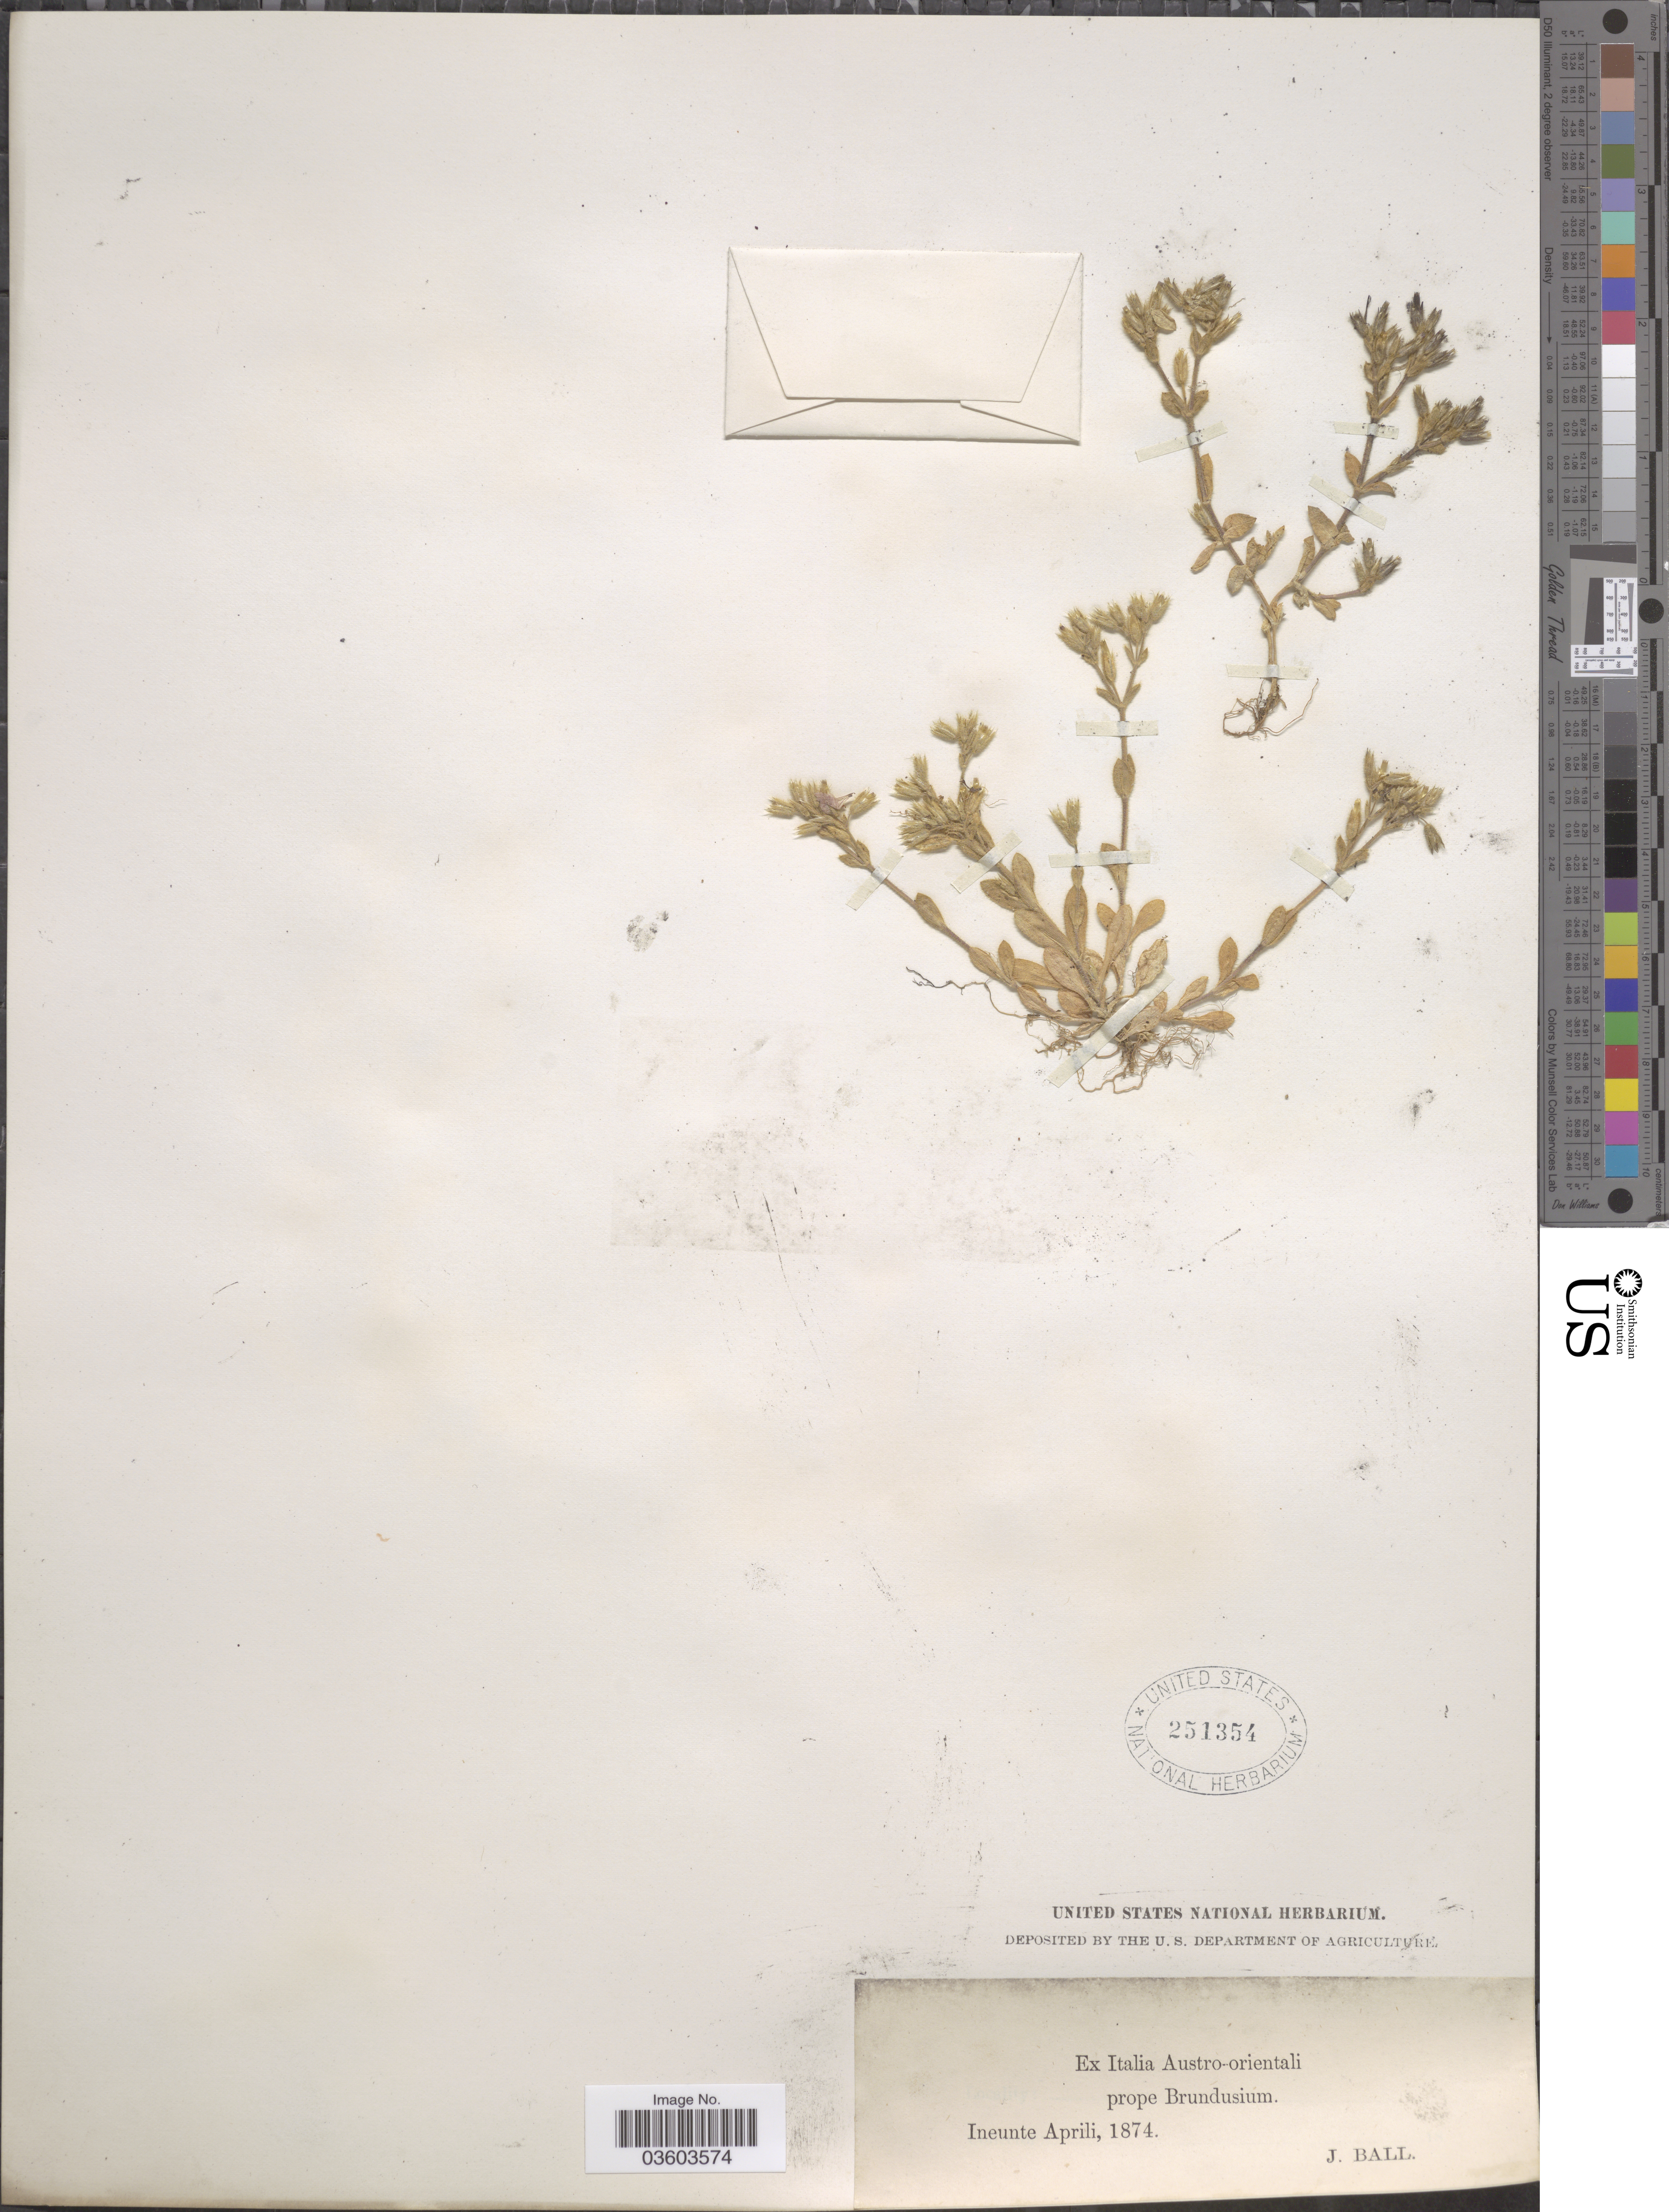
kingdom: Plantae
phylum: Tracheophyta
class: Magnoliopsida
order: Caryophyllales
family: Caryophyllaceae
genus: Cerastium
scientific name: Cerastium sp.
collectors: J. Ball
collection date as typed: Ineunte Aprili, 1874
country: Italy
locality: Ex Italia Austro-orientali prope Brundusium.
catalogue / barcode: US 251354